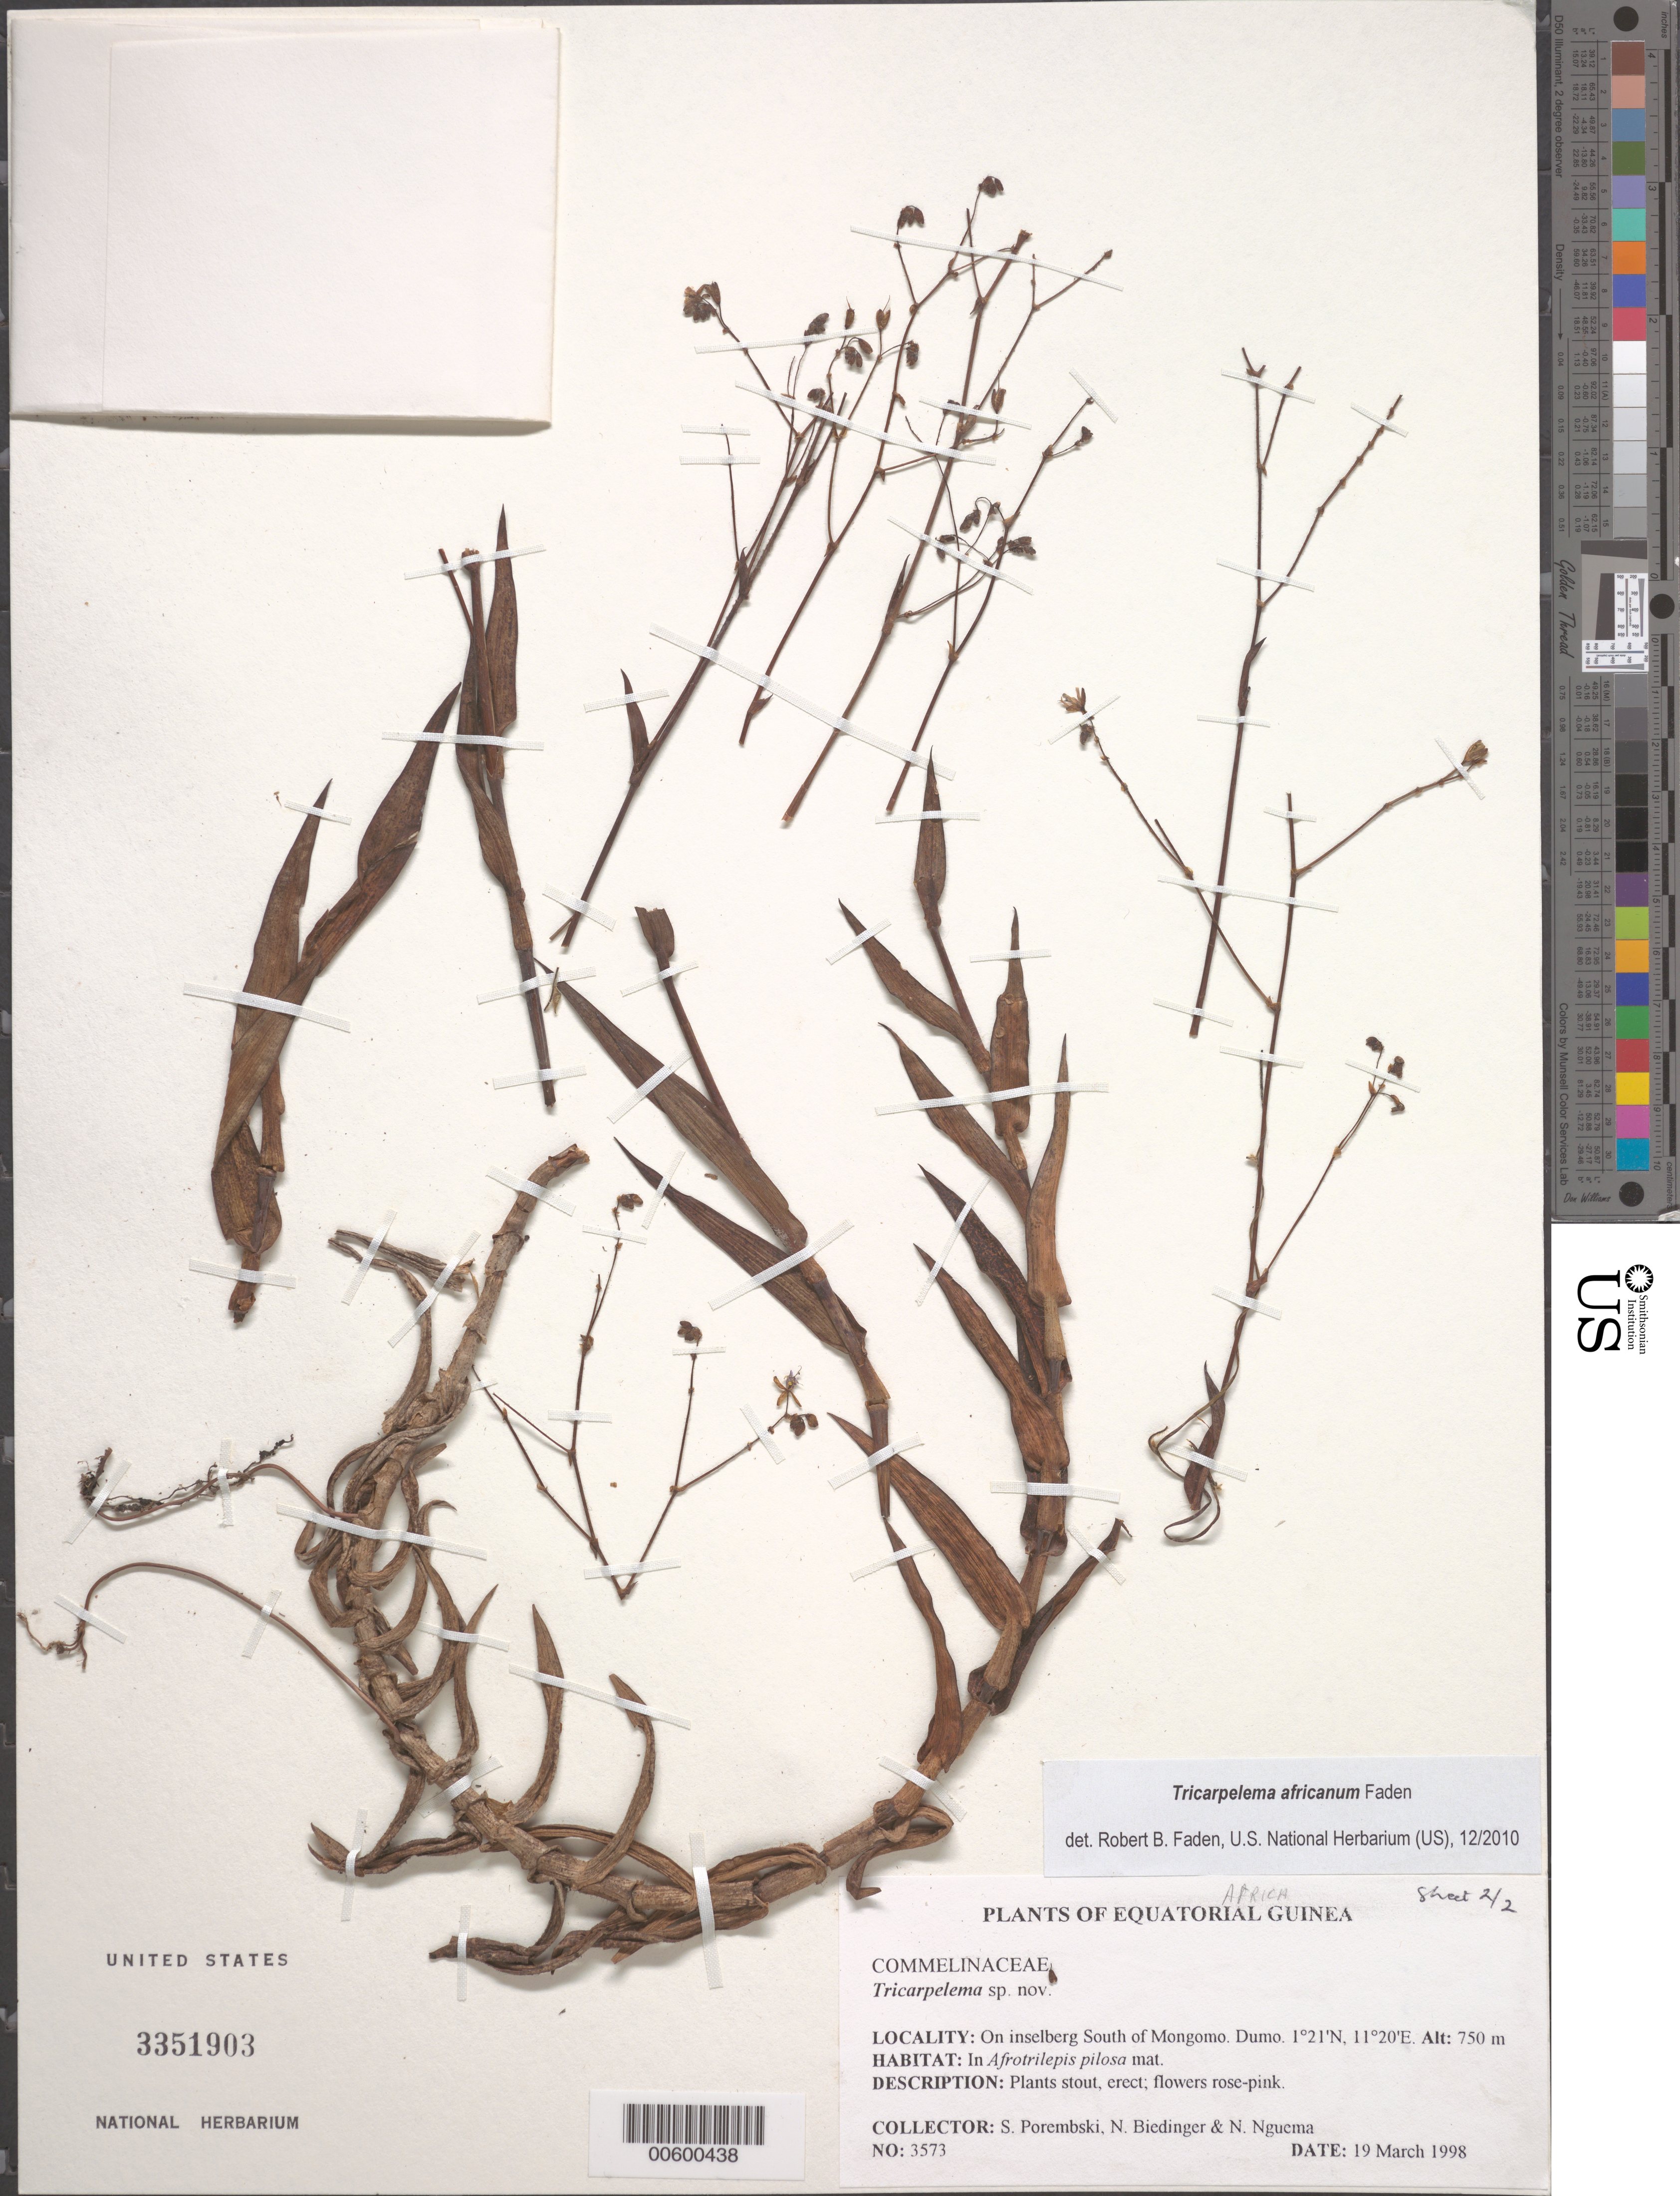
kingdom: Plantae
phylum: Tracheophyta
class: Liliopsida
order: Commelinales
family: Commelinaceae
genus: Tricarpelema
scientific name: Tricarpelema africanum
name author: Faden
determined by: Faden, Robert B., (US), Smithsonian Institution - National Museum of Natural History (UNITED STATES)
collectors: S. Porembski, N. Biedinger & N. Nguema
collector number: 3573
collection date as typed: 19 Mar 1998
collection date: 1998-03-19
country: Equatorial Guinea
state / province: Wele-Nzas (?)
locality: On Inselberg S of Mongomo, Dumo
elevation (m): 750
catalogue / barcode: US 3351903